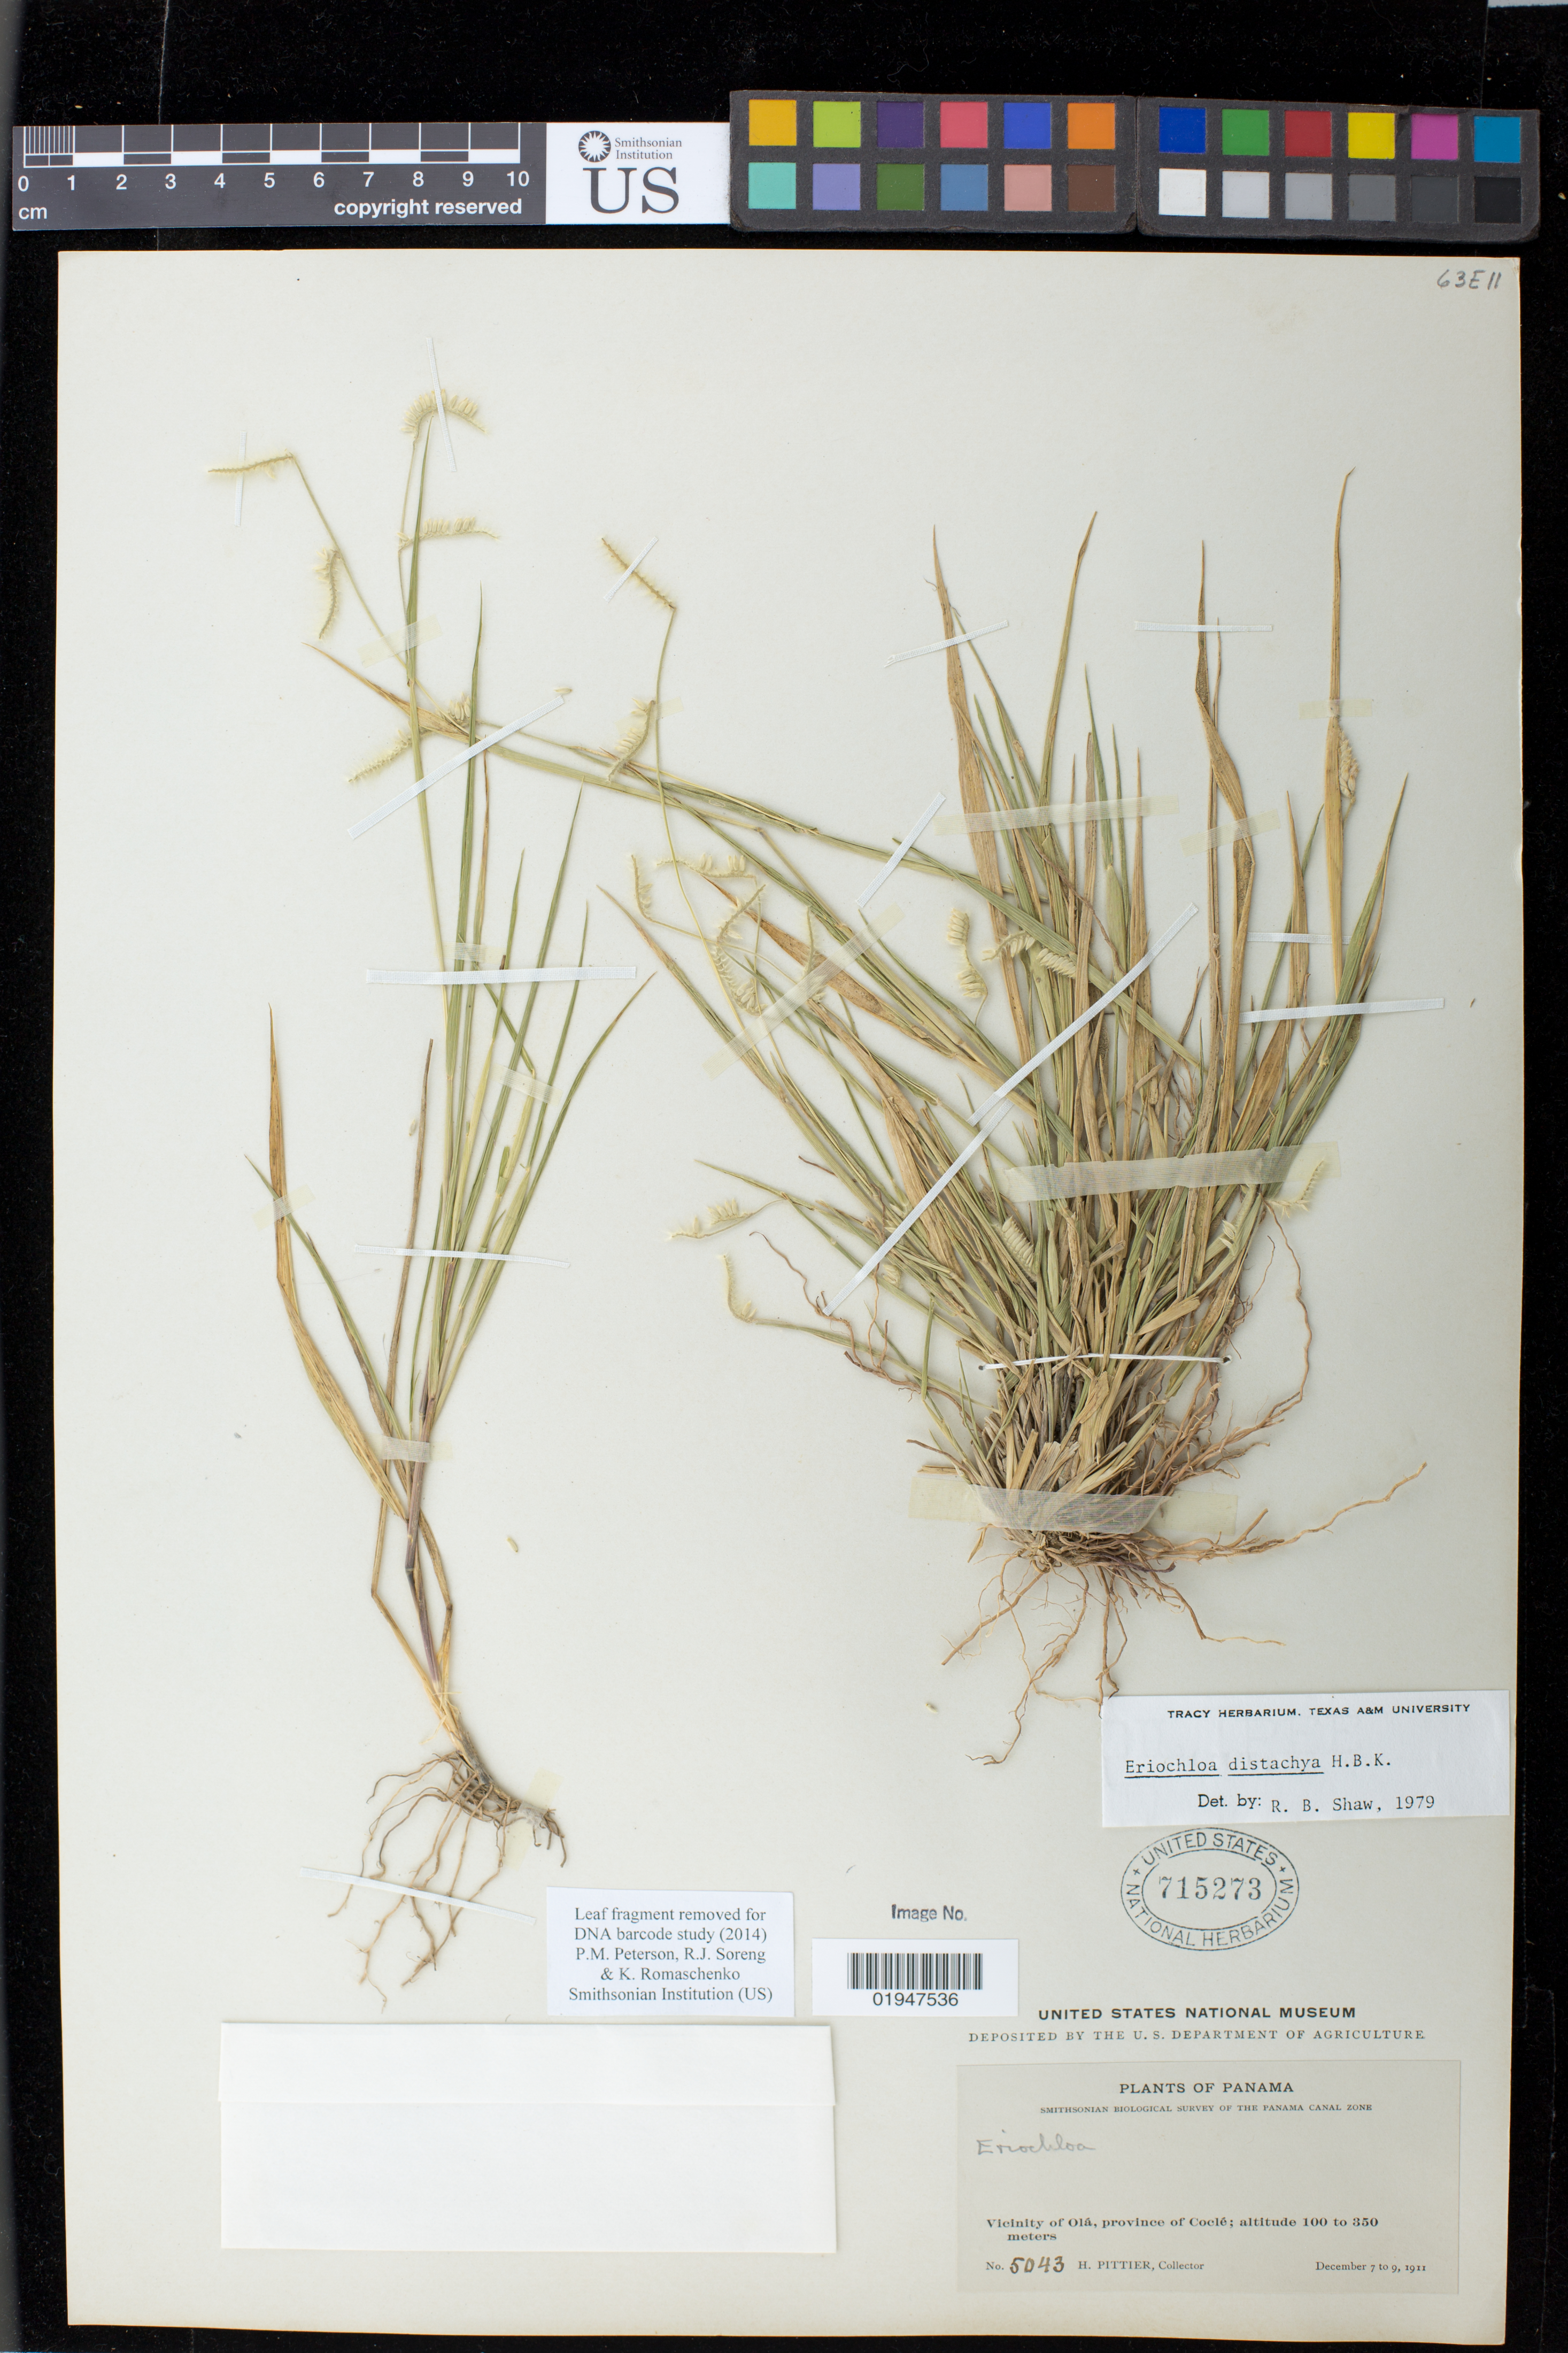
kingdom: Plantae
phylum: Tracheophyta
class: Liliopsida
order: Poales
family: Poaceae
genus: Eriochloa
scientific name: Eriochloa distachya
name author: Kunth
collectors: H. F. Pittier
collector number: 5043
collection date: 1911-12-07/1911-12-09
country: Panama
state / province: Coclé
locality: Vicinity of Olá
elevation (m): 100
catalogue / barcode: US 715273